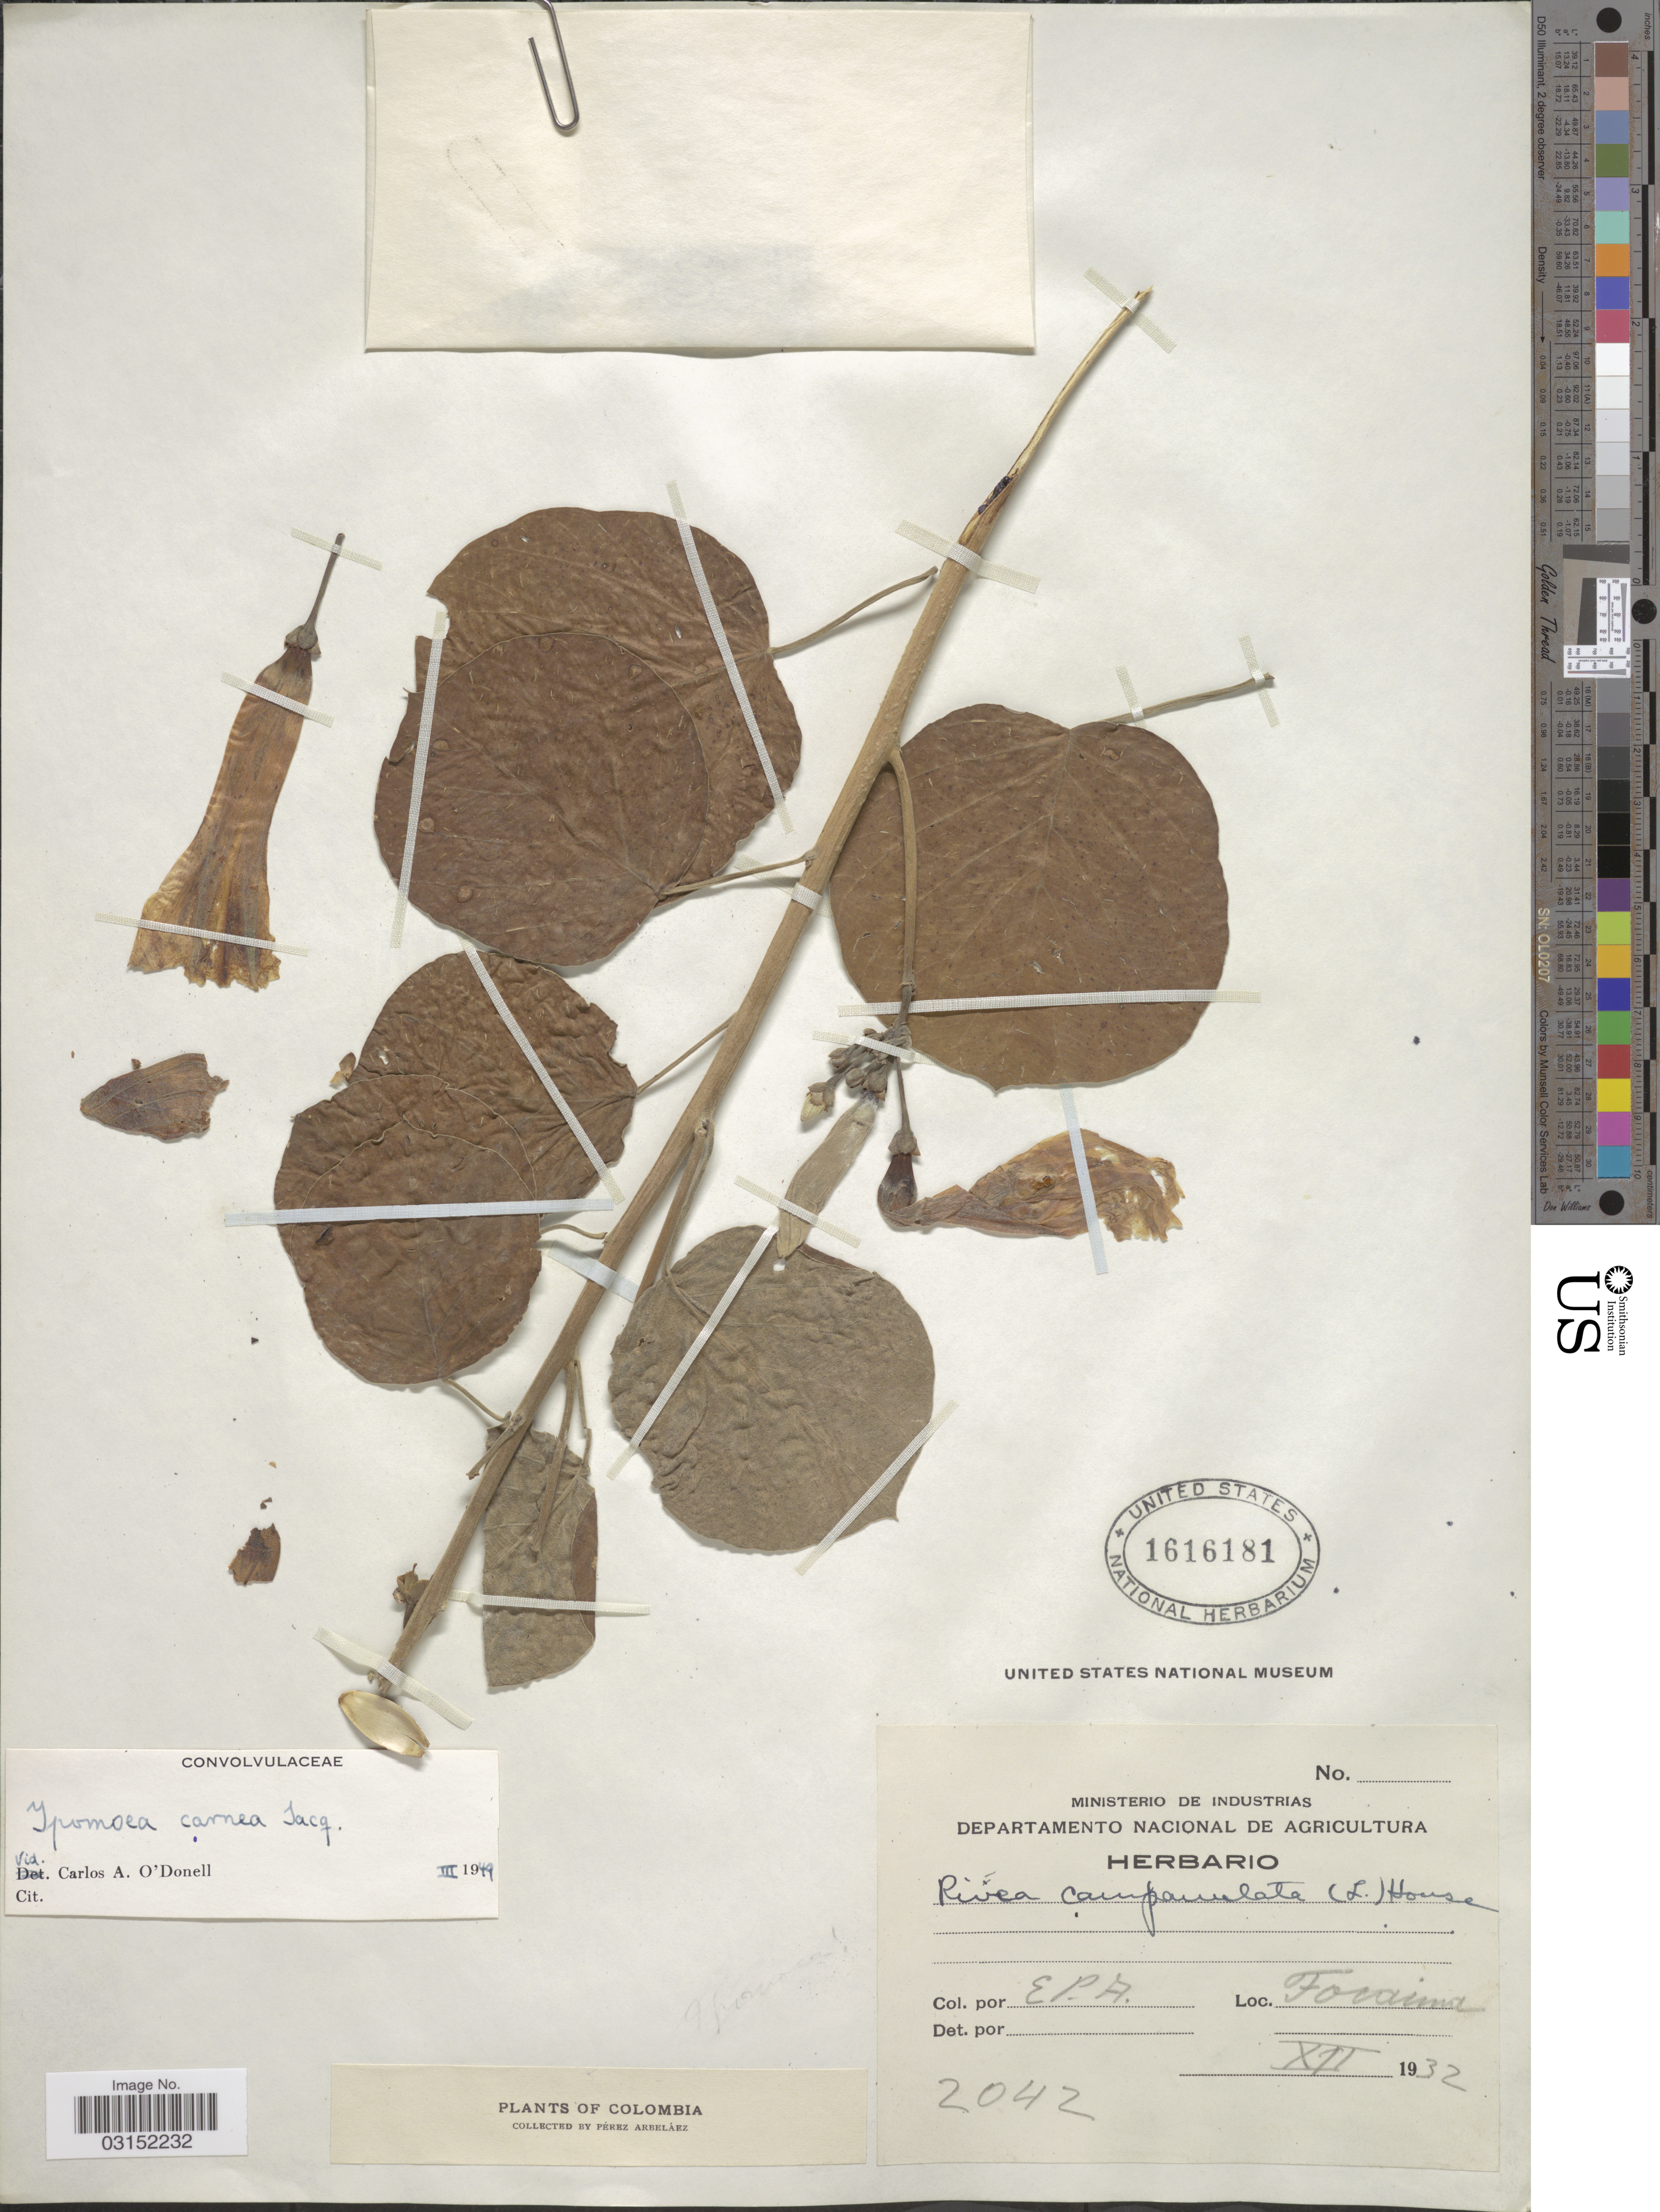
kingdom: Plantae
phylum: Tracheophyta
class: Magnoliopsida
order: Solanales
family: Convolvulaceae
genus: Ipomoea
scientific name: Ipomoea carnea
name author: Jacq.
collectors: E. Pérez Arbeláez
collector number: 2042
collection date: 1932-12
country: Colombia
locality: Tocaima.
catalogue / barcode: US 1616181